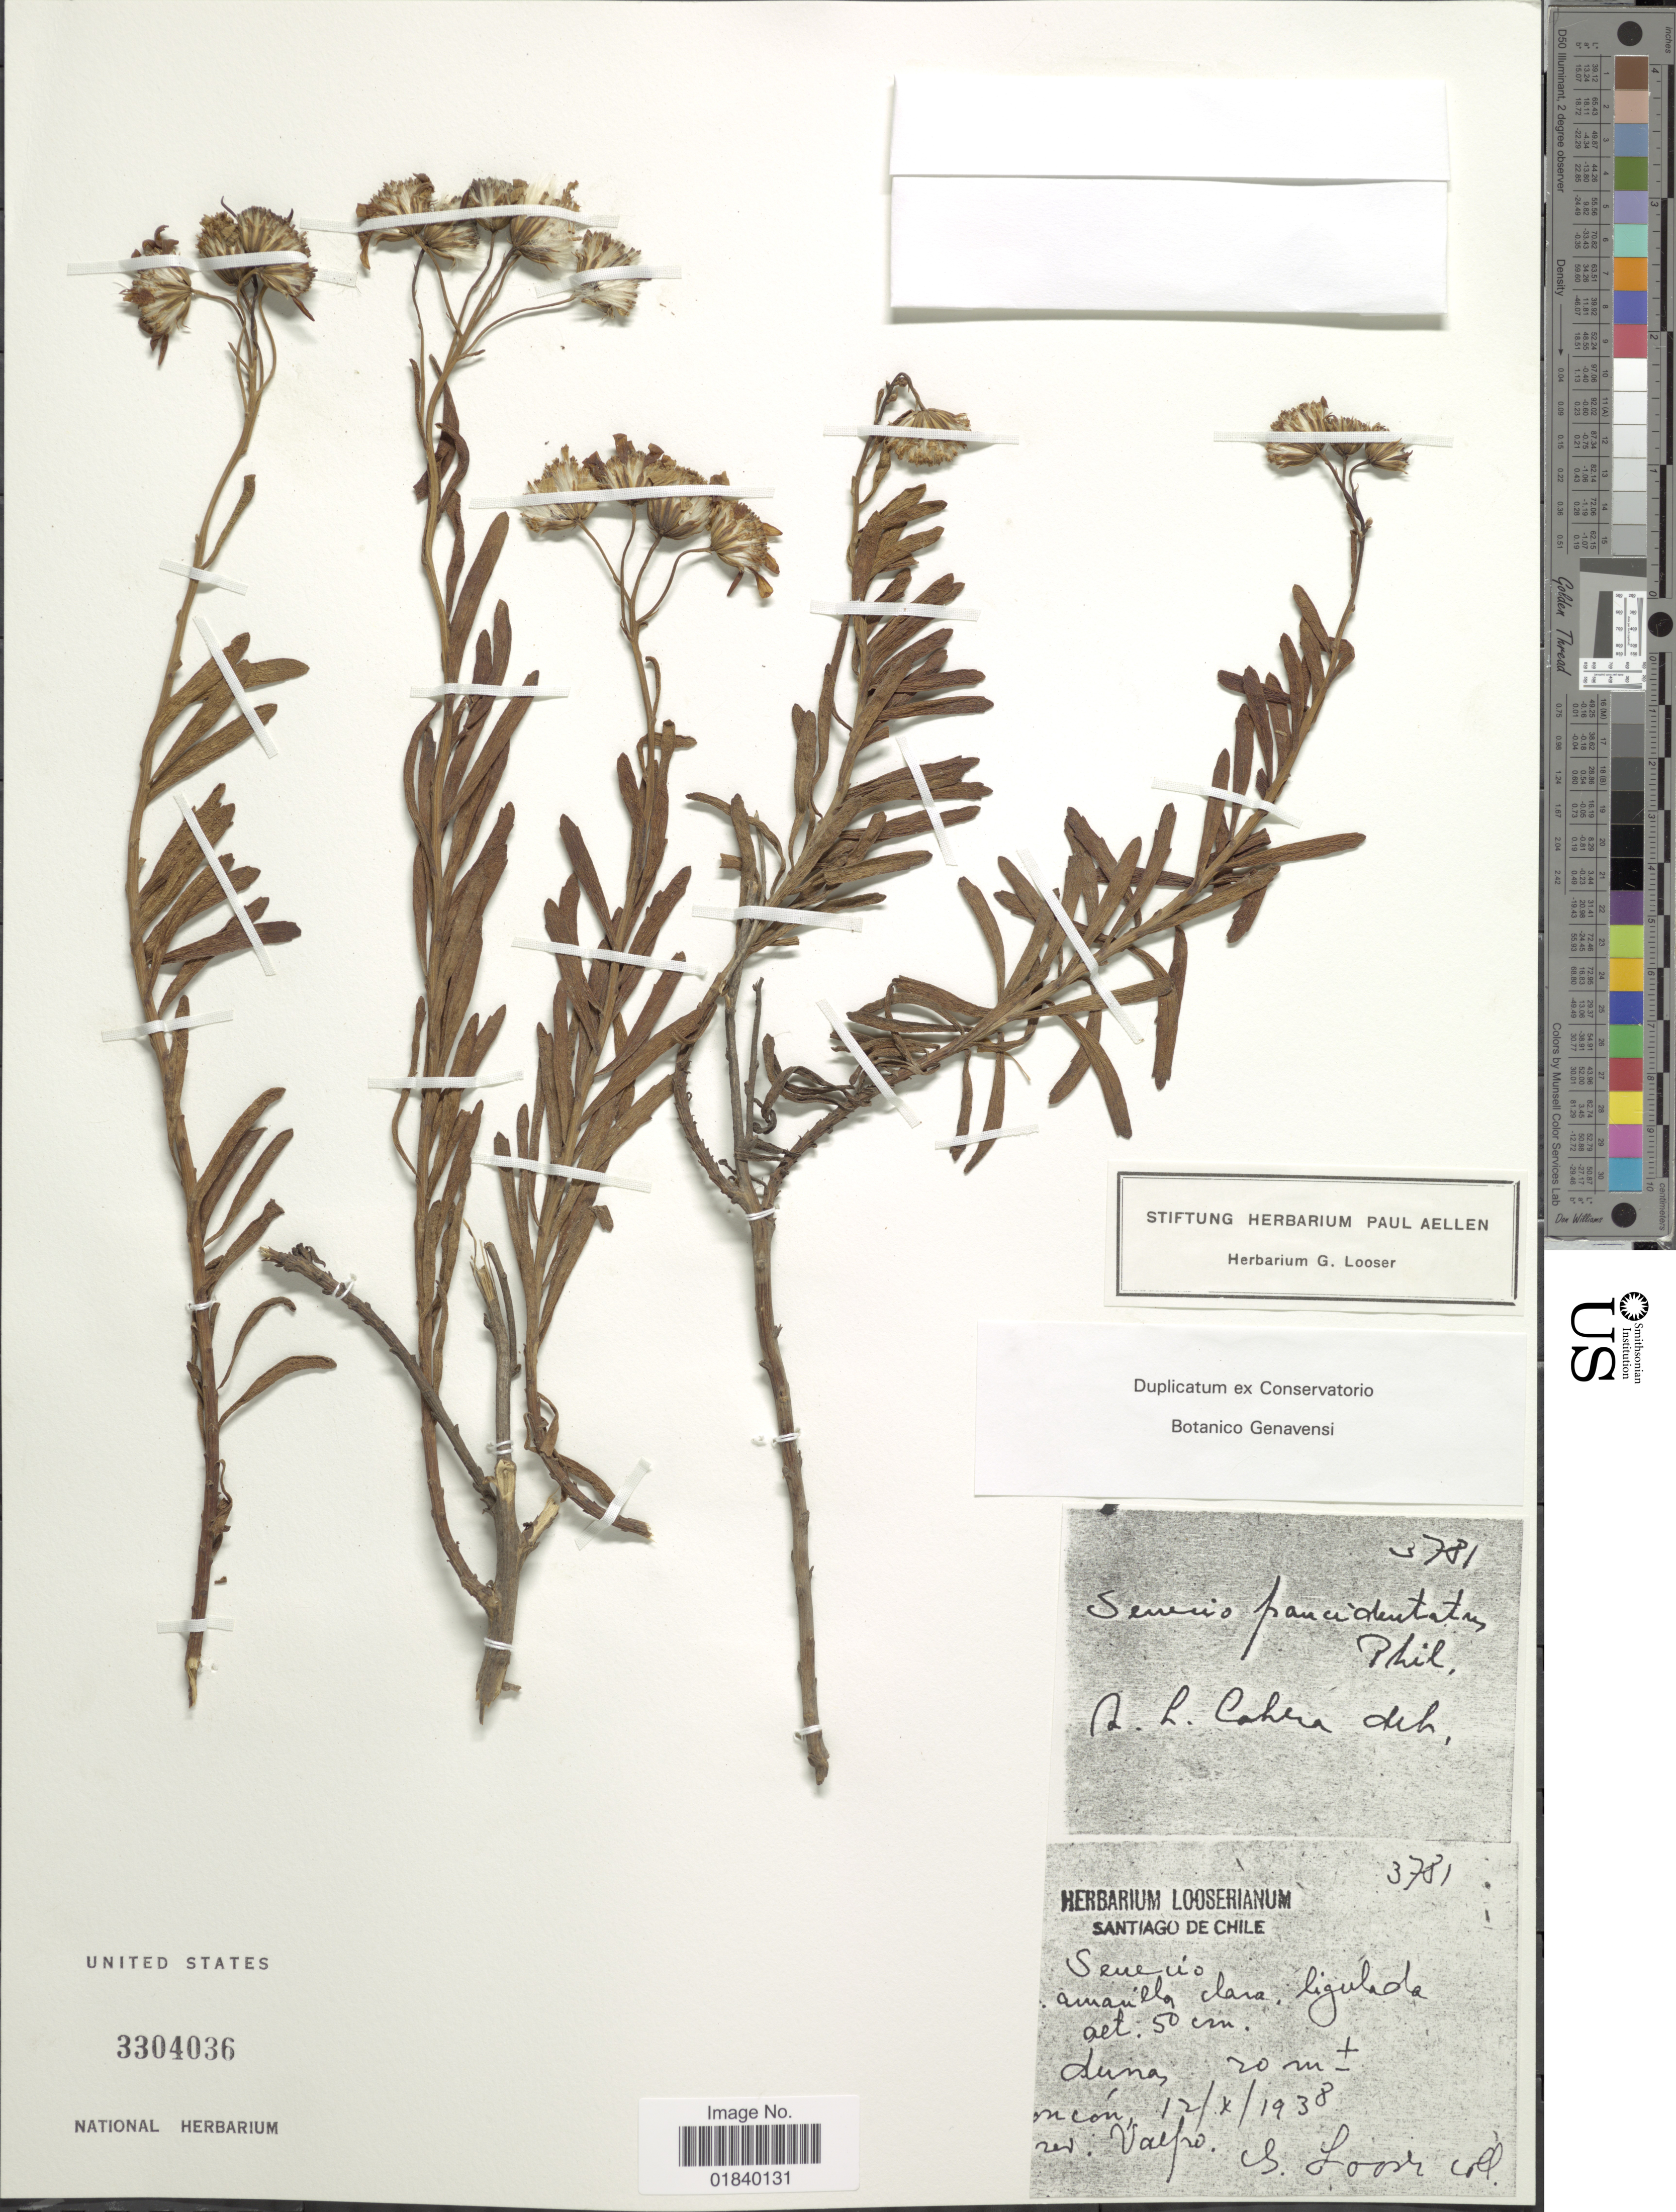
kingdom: Plantae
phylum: Tracheophyta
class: Magnoliopsida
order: Asterales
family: Asteraceae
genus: Senecio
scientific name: Senecio paucidentatus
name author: DC.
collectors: G. Looser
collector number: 3781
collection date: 1938-10-12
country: Chile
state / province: Valparaíso (V)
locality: [illegible text]con, Re[illegible text]: Valpo.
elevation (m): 20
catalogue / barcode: US 3304036